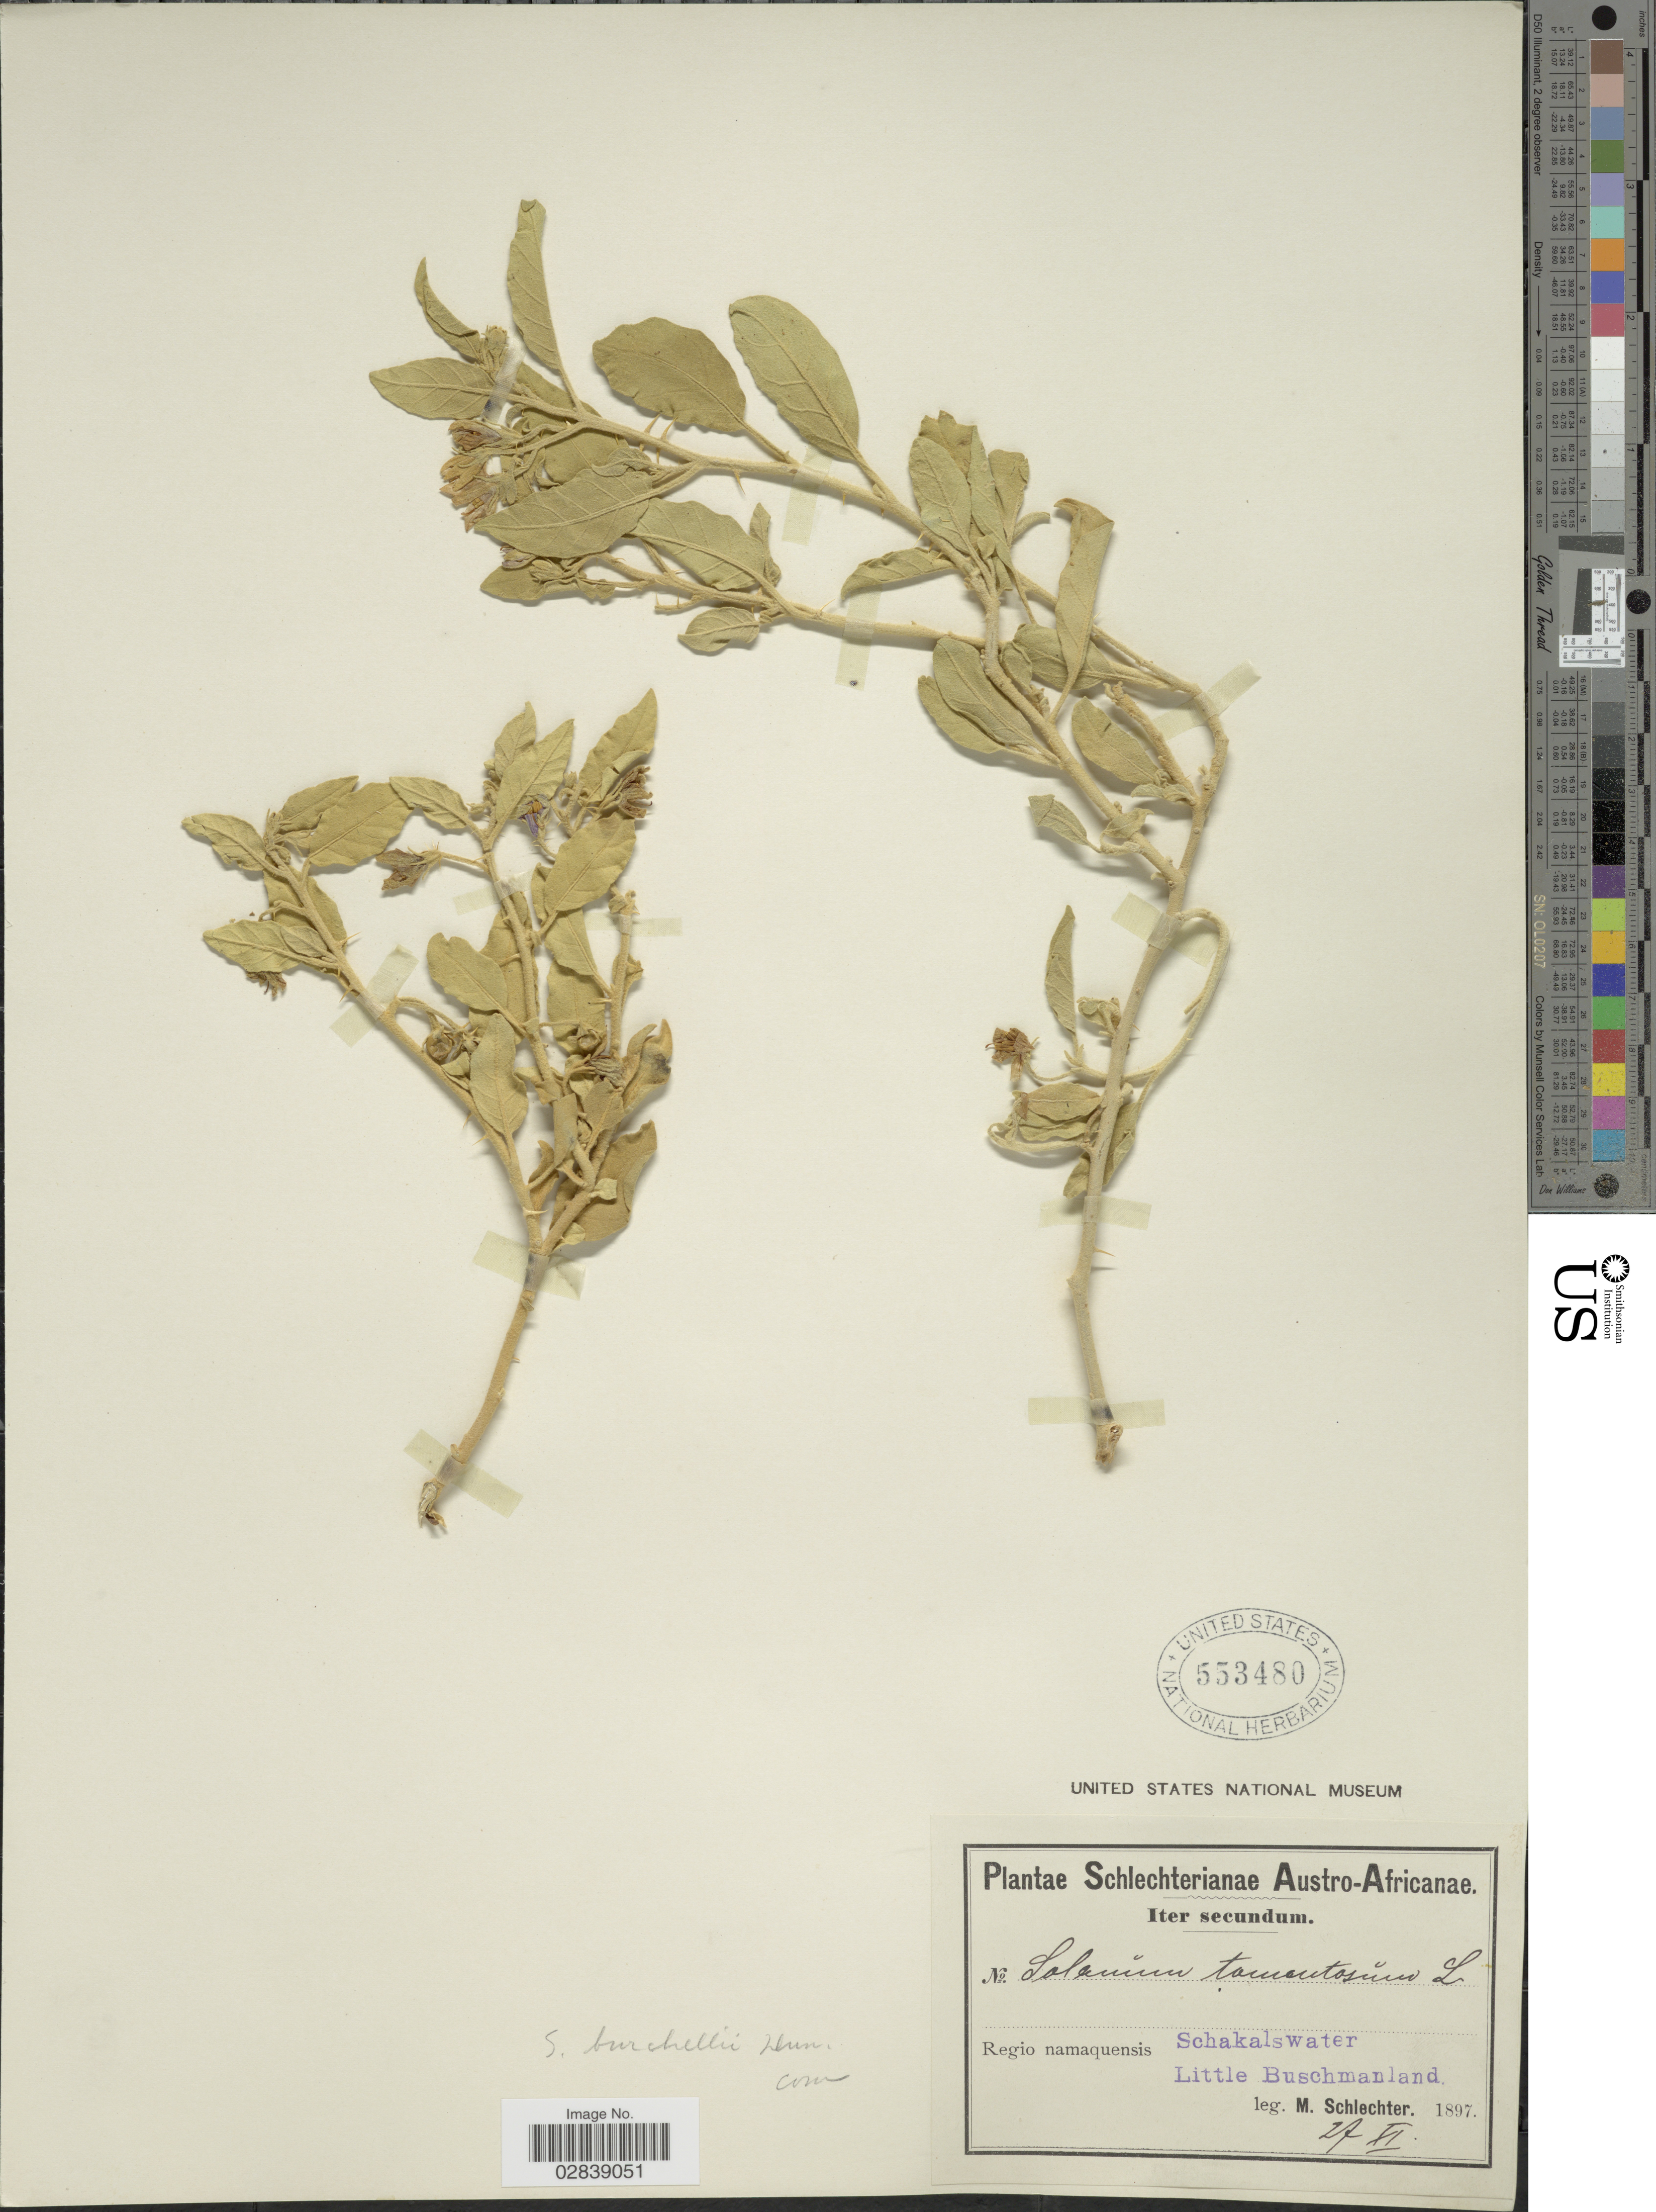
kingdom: Plantae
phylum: Tracheophyta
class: Magnoliopsida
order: Solanales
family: Solanaceae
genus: Solanum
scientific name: Solanum burchellii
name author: Dunal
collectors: M. Schlechter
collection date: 1897-11-27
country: South Africa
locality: Austro-Africanae. Regio namaquensis. Schakalswater, Little Buschmanland.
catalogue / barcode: US 553480